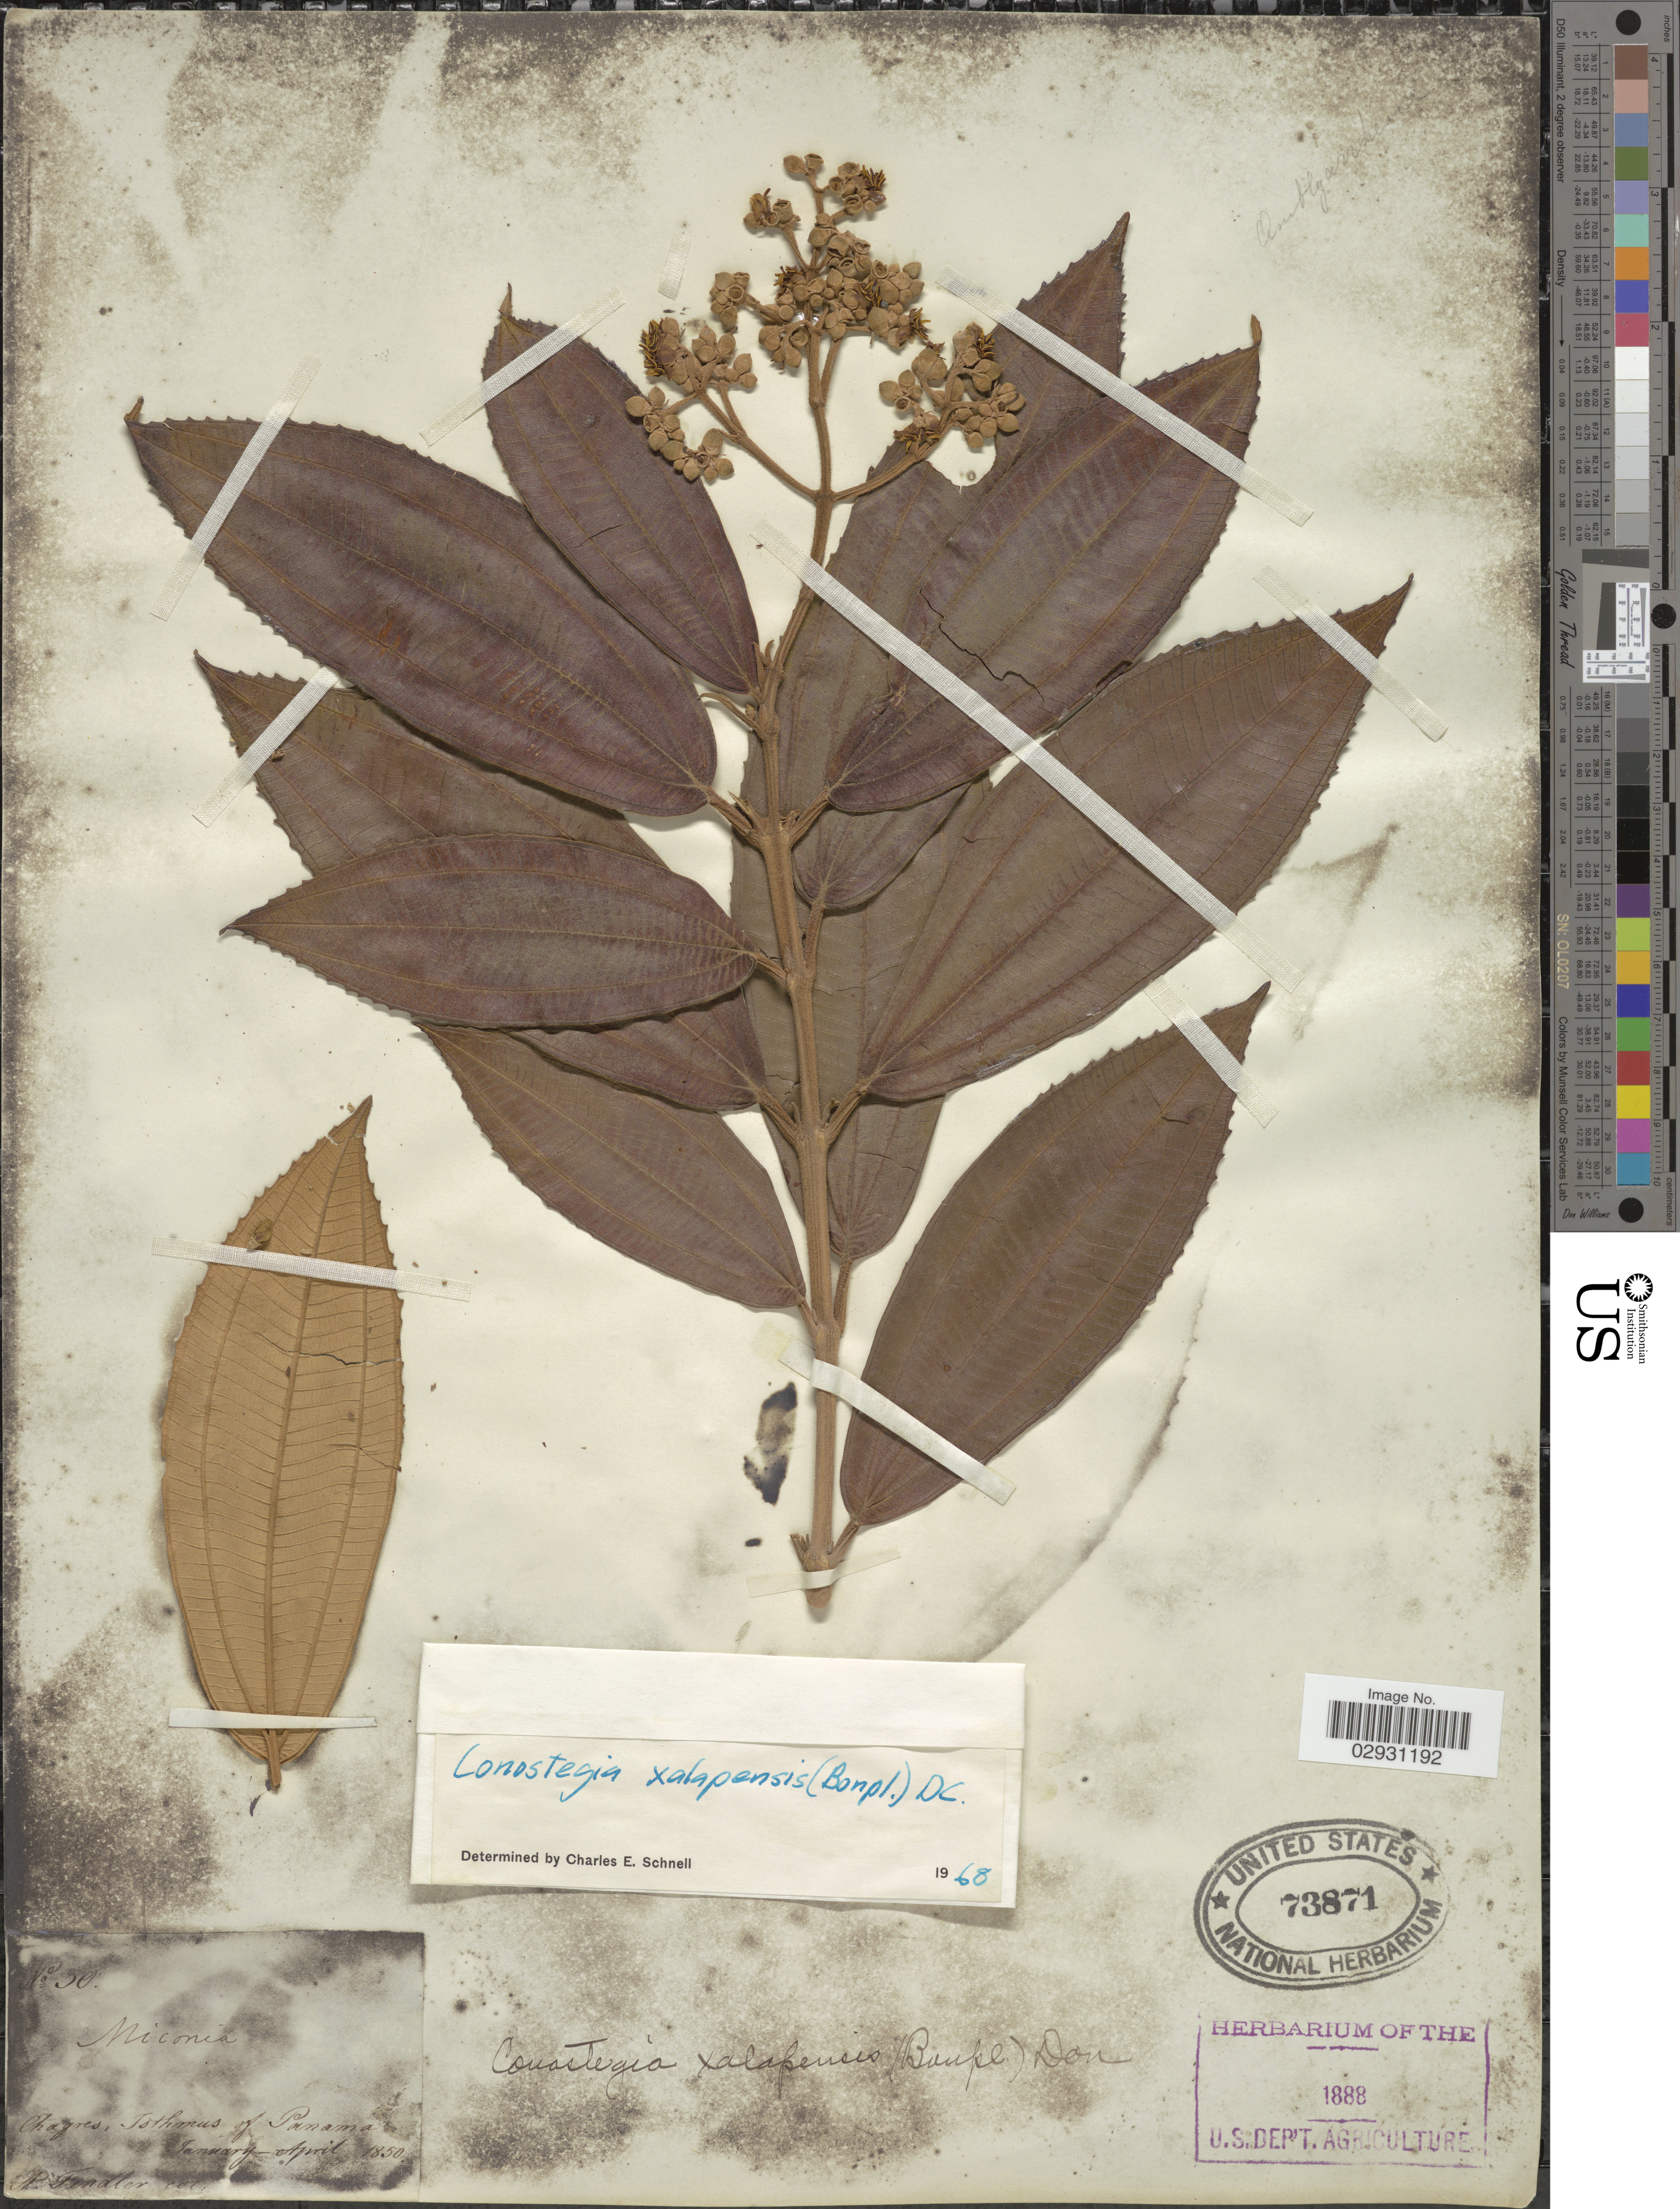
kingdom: Plantae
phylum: Tracheophyta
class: Magnoliopsida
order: Myrtales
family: Melastomataceae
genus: Conostegia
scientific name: Conostegia quadrangularis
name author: Schltdl. ex Steud.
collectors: A. Fondler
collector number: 30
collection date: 1850-01/1850-04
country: Panama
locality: Chagres, Isthmus of Panama.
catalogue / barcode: US 73871